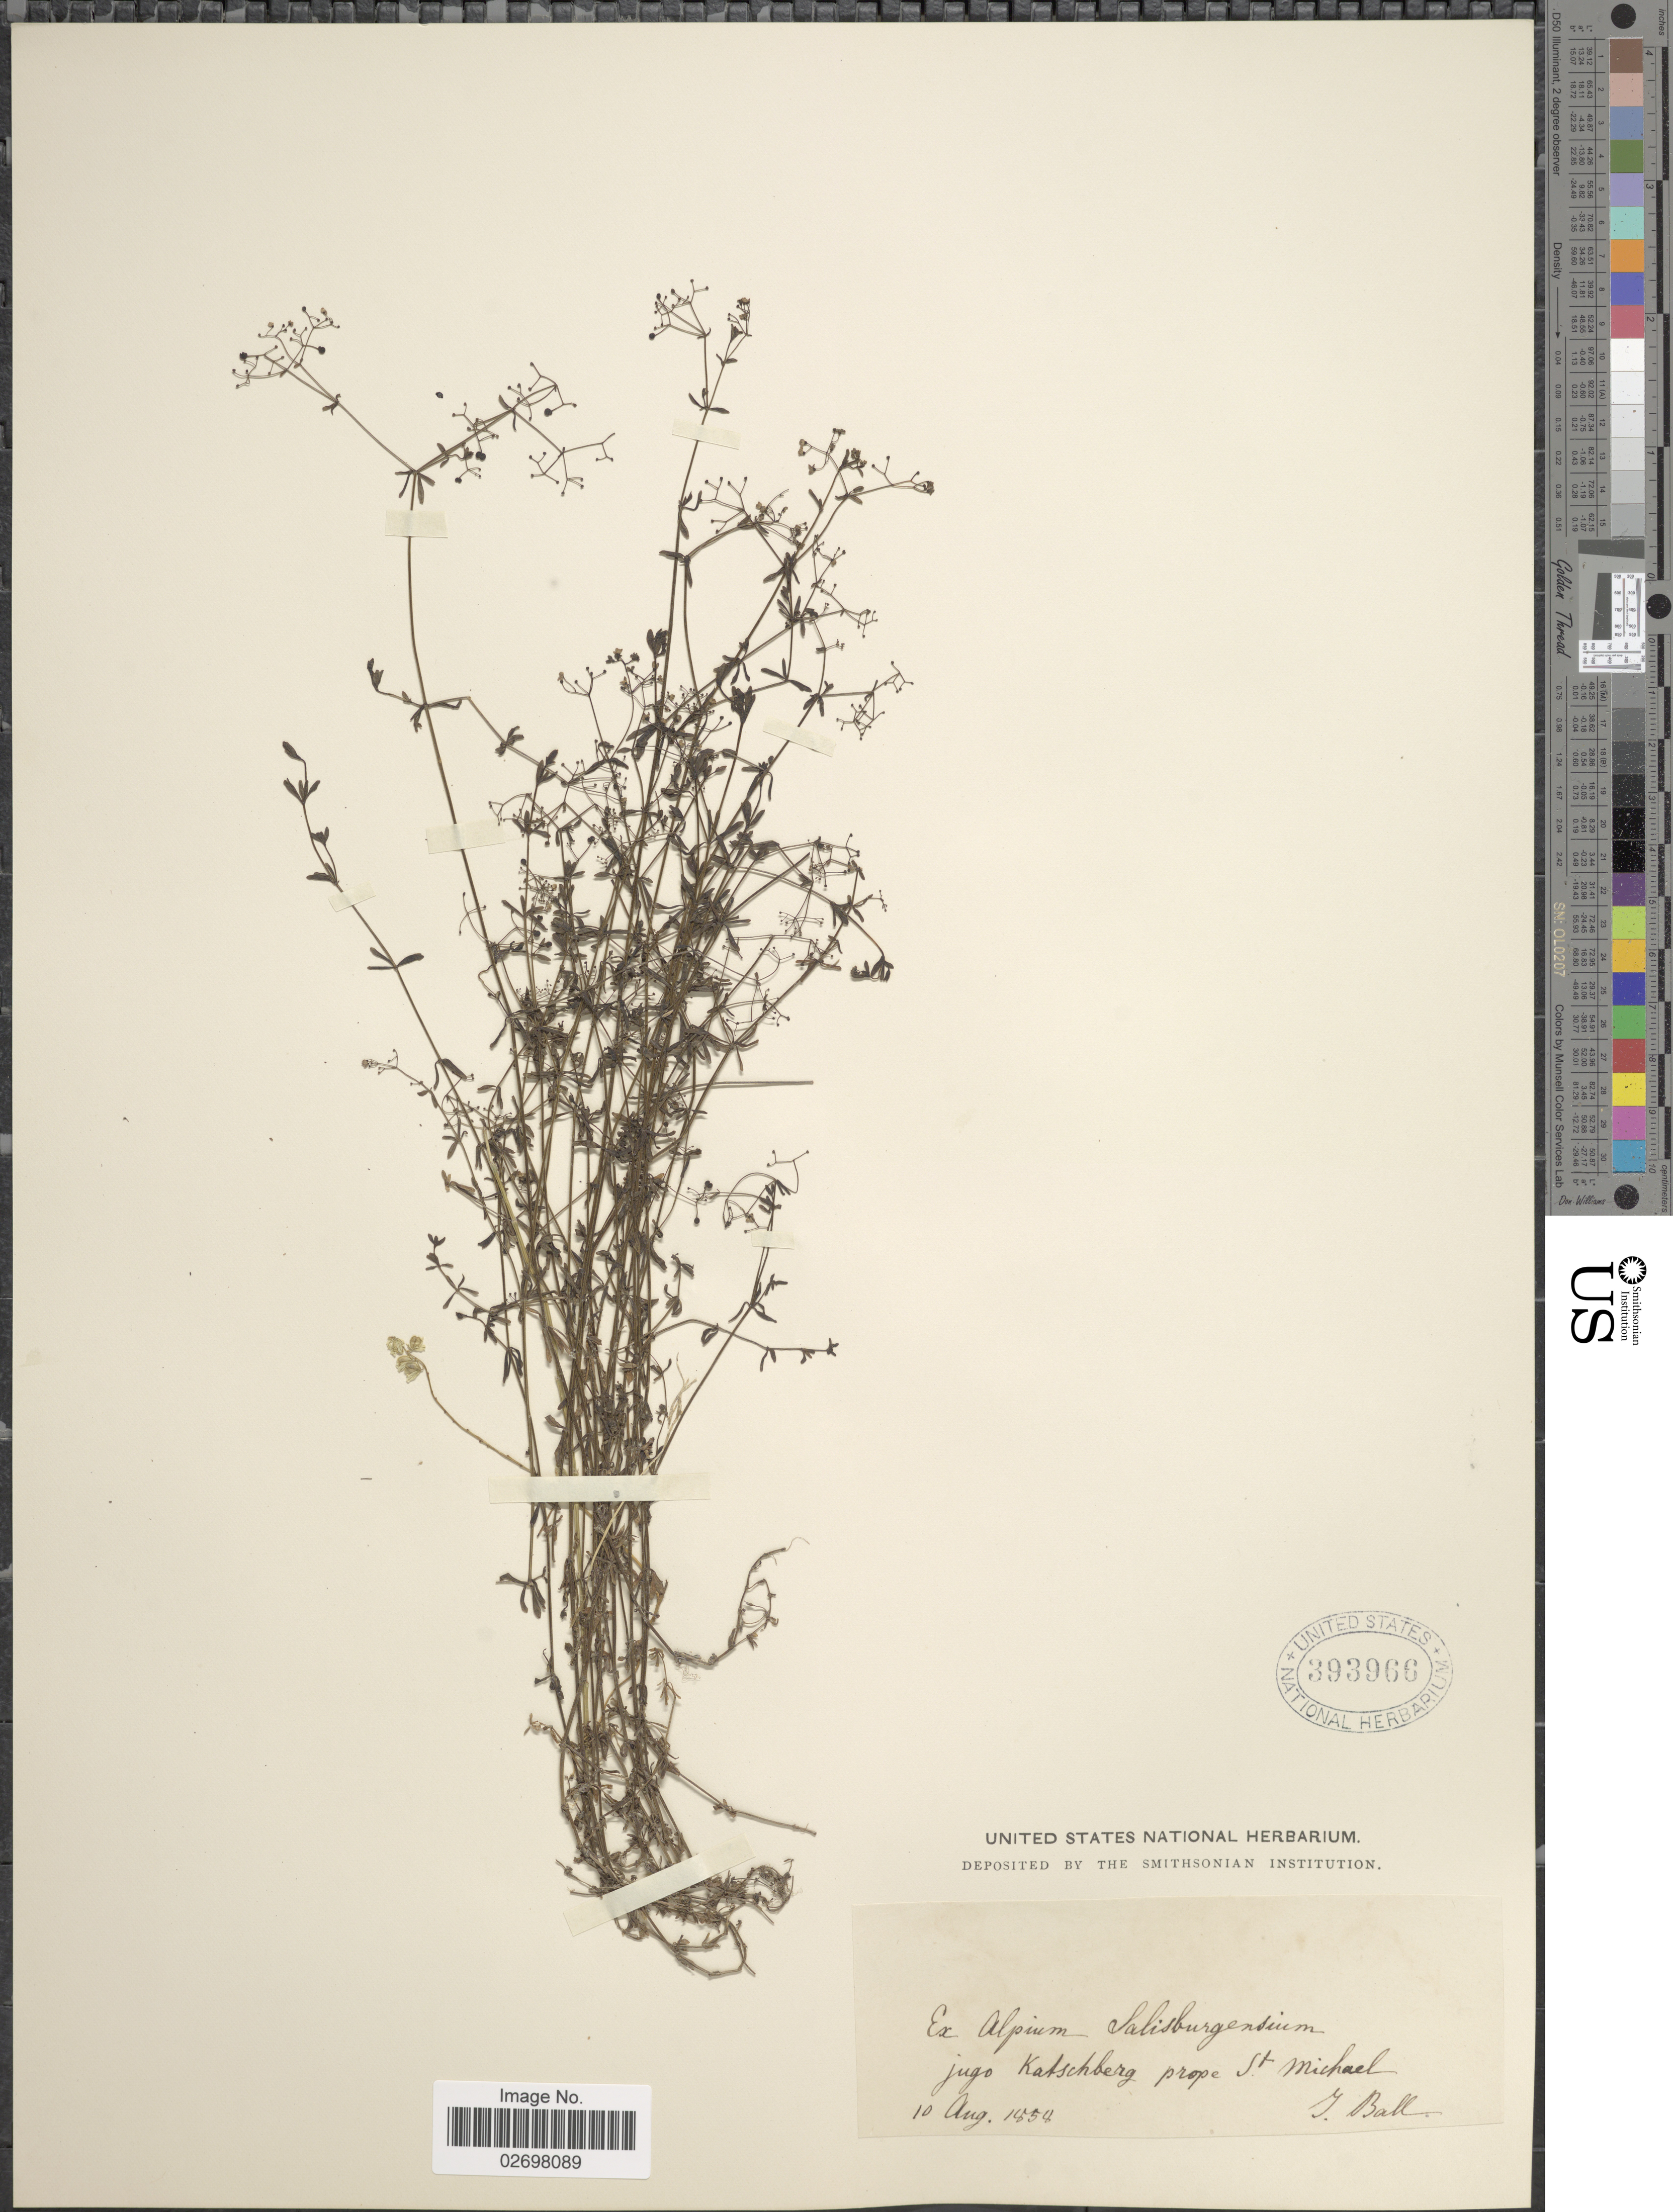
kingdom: Plantae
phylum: Tracheophyta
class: Magnoliopsida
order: Gentianales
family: Rubiaceae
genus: Galium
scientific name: Galium sp.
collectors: J. Ball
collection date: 1858-08-10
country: Austria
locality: Alpium Salisburgensium jugo Katschberg prope St. Michael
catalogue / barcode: US 393966